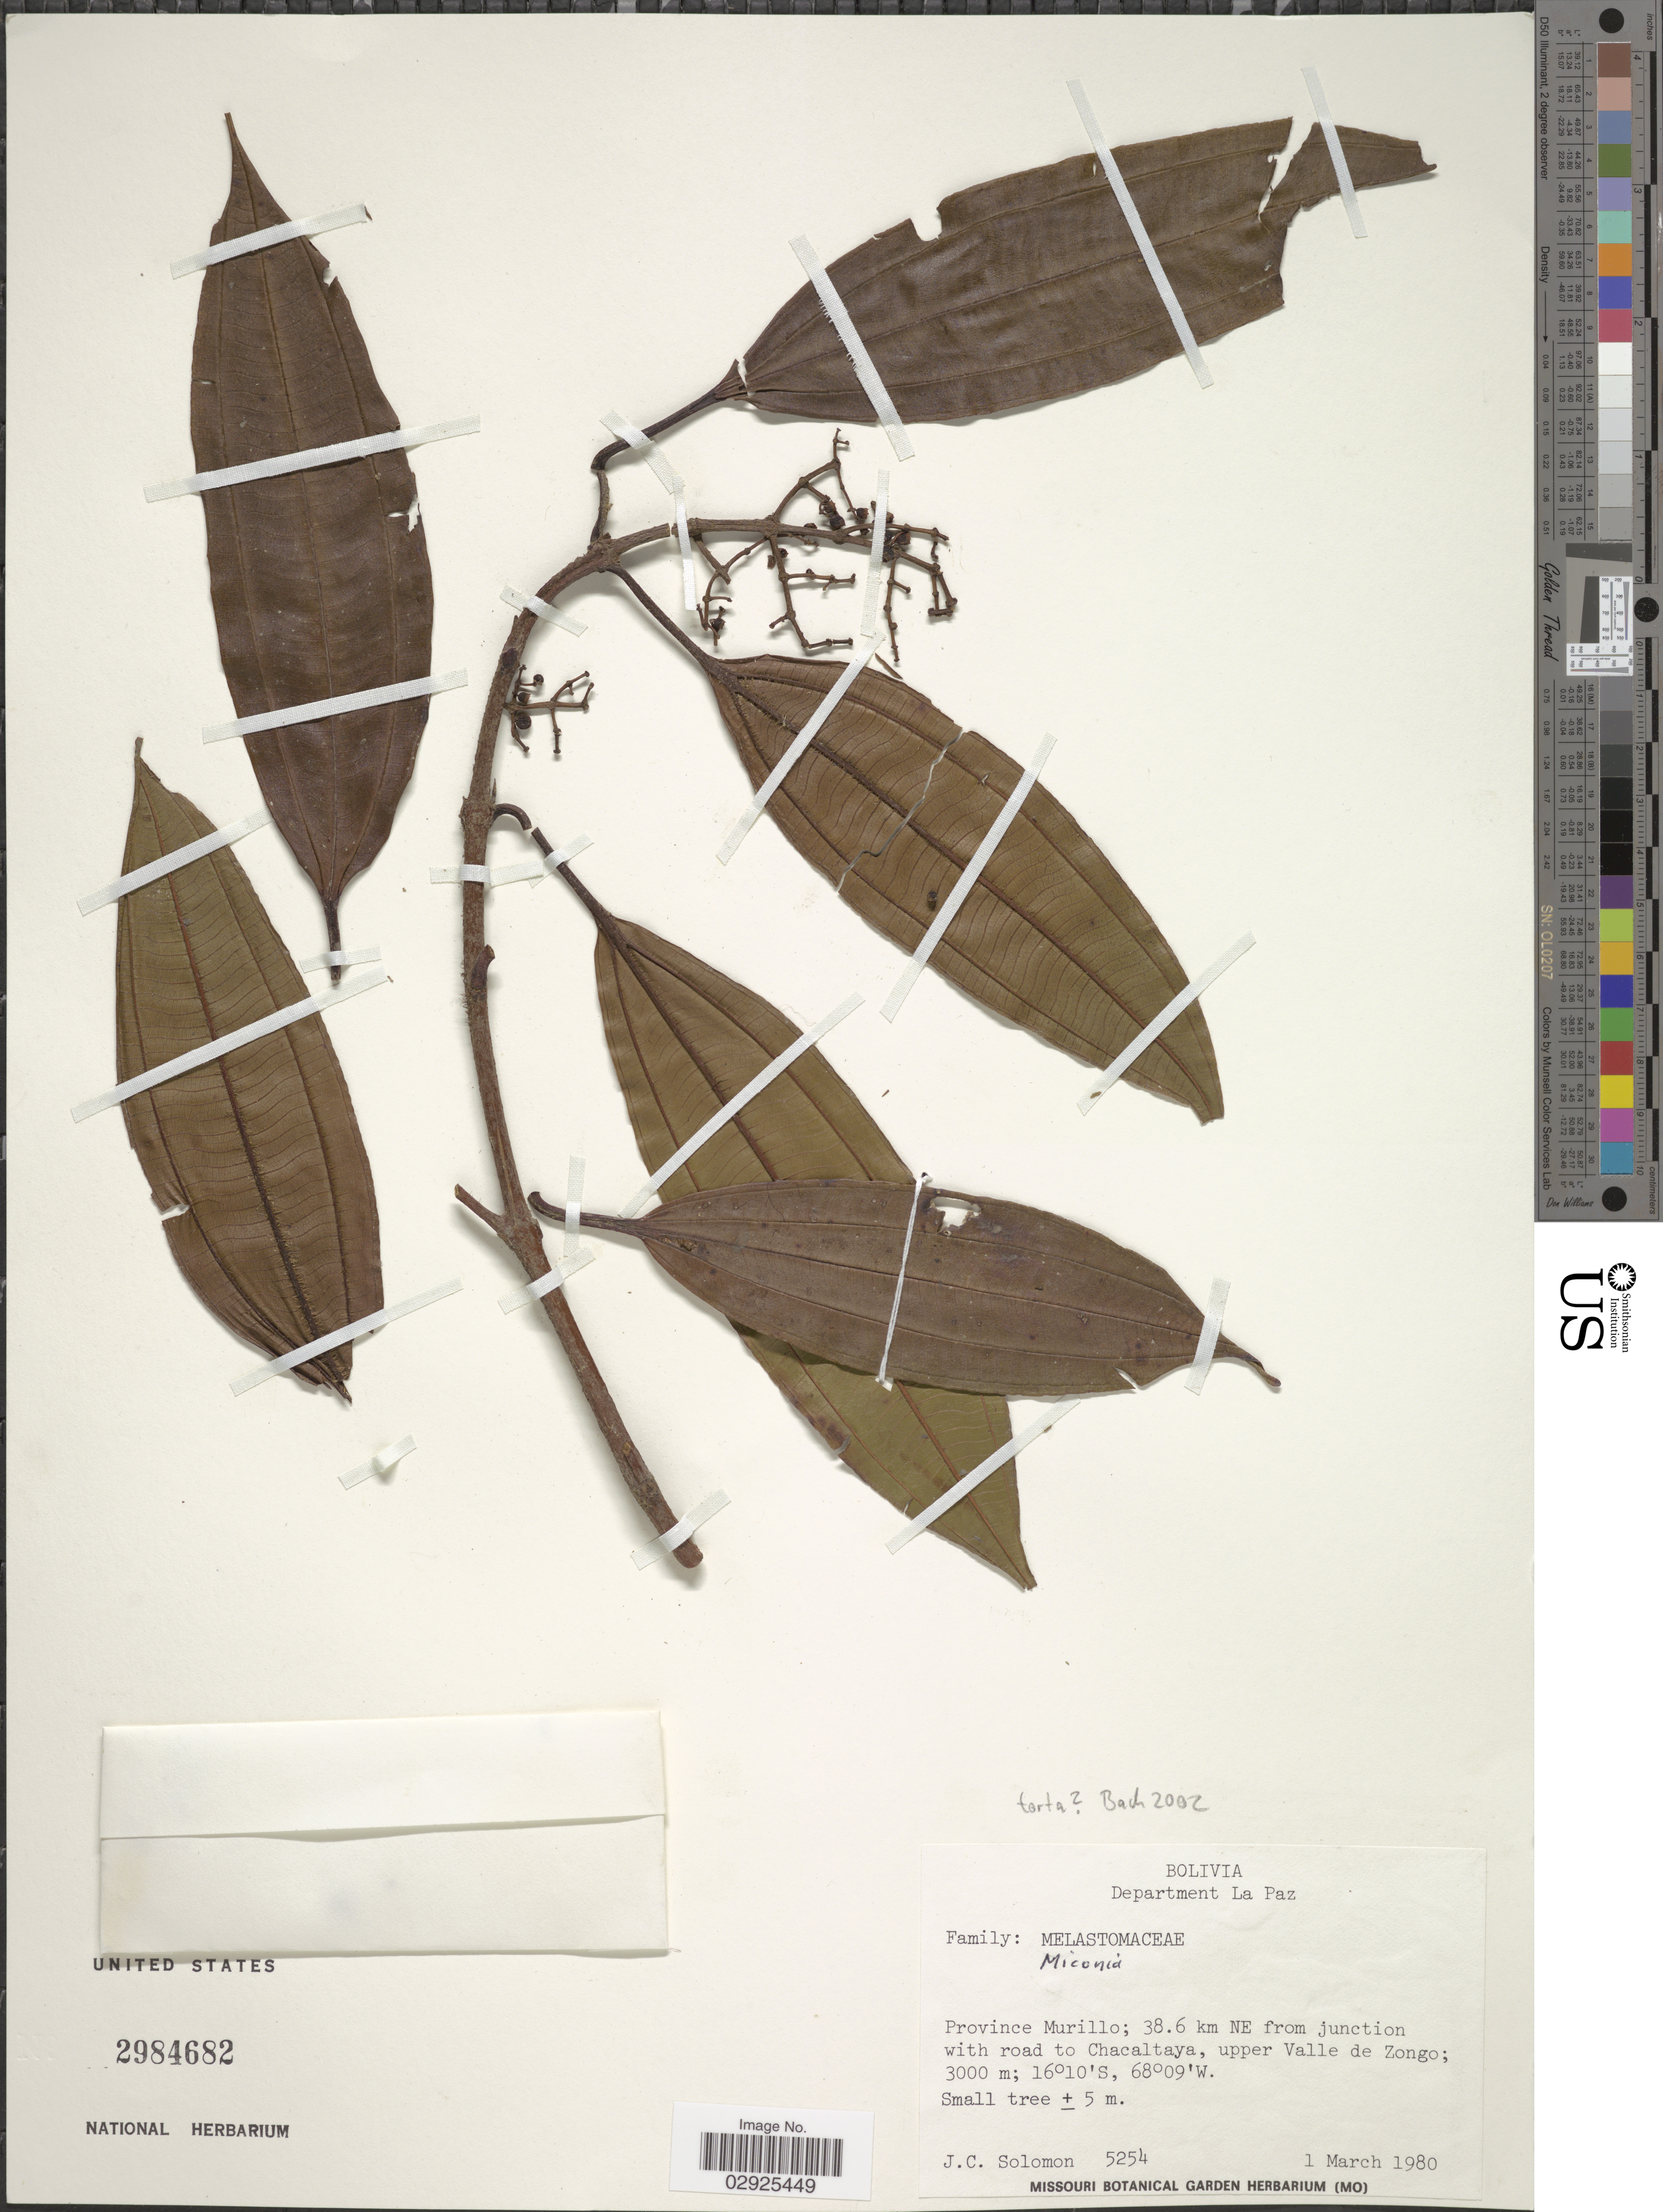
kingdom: Plantae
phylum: Tracheophyta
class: Magnoliopsida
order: Myrtales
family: Melastomataceae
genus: Miconia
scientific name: Miconia sp.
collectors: J. C. Solomon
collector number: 5254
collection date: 1980-03-01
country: Bolivia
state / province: La Paz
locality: Department La Paz. Province Murillo: 38.6 km NE from junction with road to Chacaltaya, upper Valle de Zongo.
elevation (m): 3000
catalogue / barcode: US 2984682